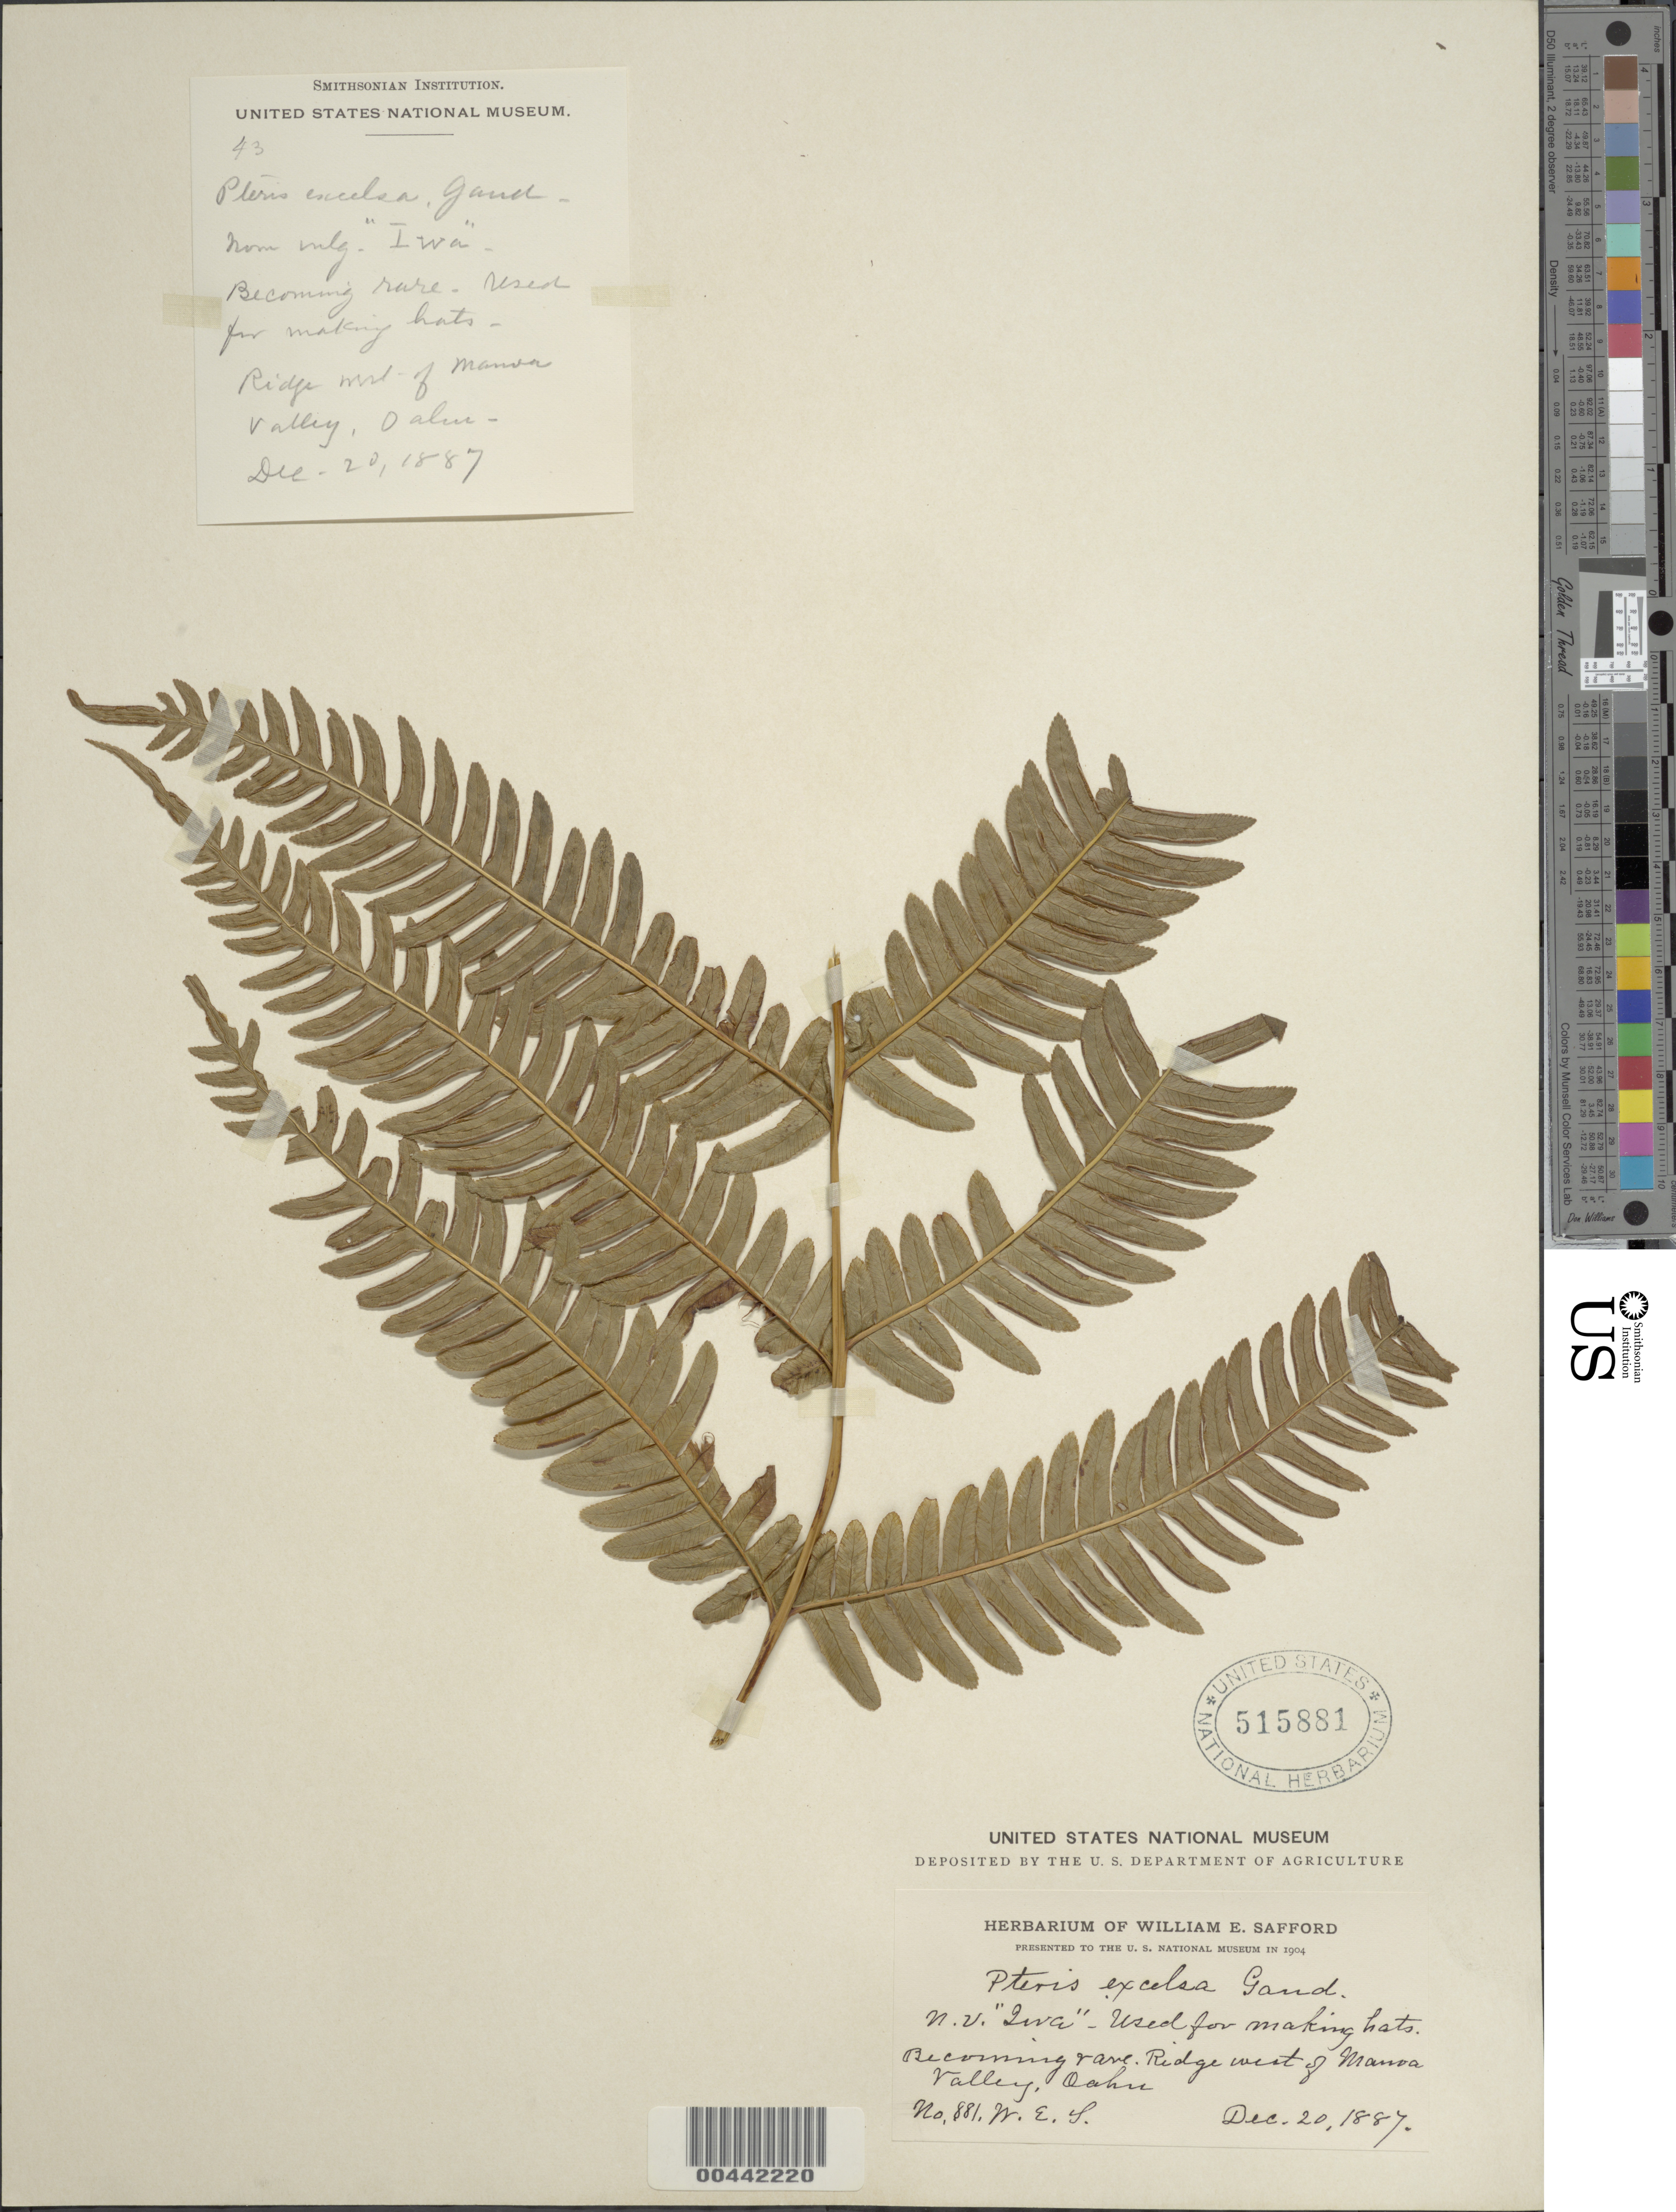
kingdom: Plantae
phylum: Tracheophyta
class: Polypodiopsida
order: Polypodiales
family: Pteridaceae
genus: Pteris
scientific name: Pteris terminalis var. terminalis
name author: Wall.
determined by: Wagner, W. L., (BOT), Smithsonian Institution - National Museum of Natural History (UNITED STATES)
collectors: W. E. Safford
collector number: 881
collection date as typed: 20 Dec 1887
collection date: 1887-12-20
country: United States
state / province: Hawaii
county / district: Honolulu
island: Oahu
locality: Ridge west of Manoa valley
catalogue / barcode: US 515881